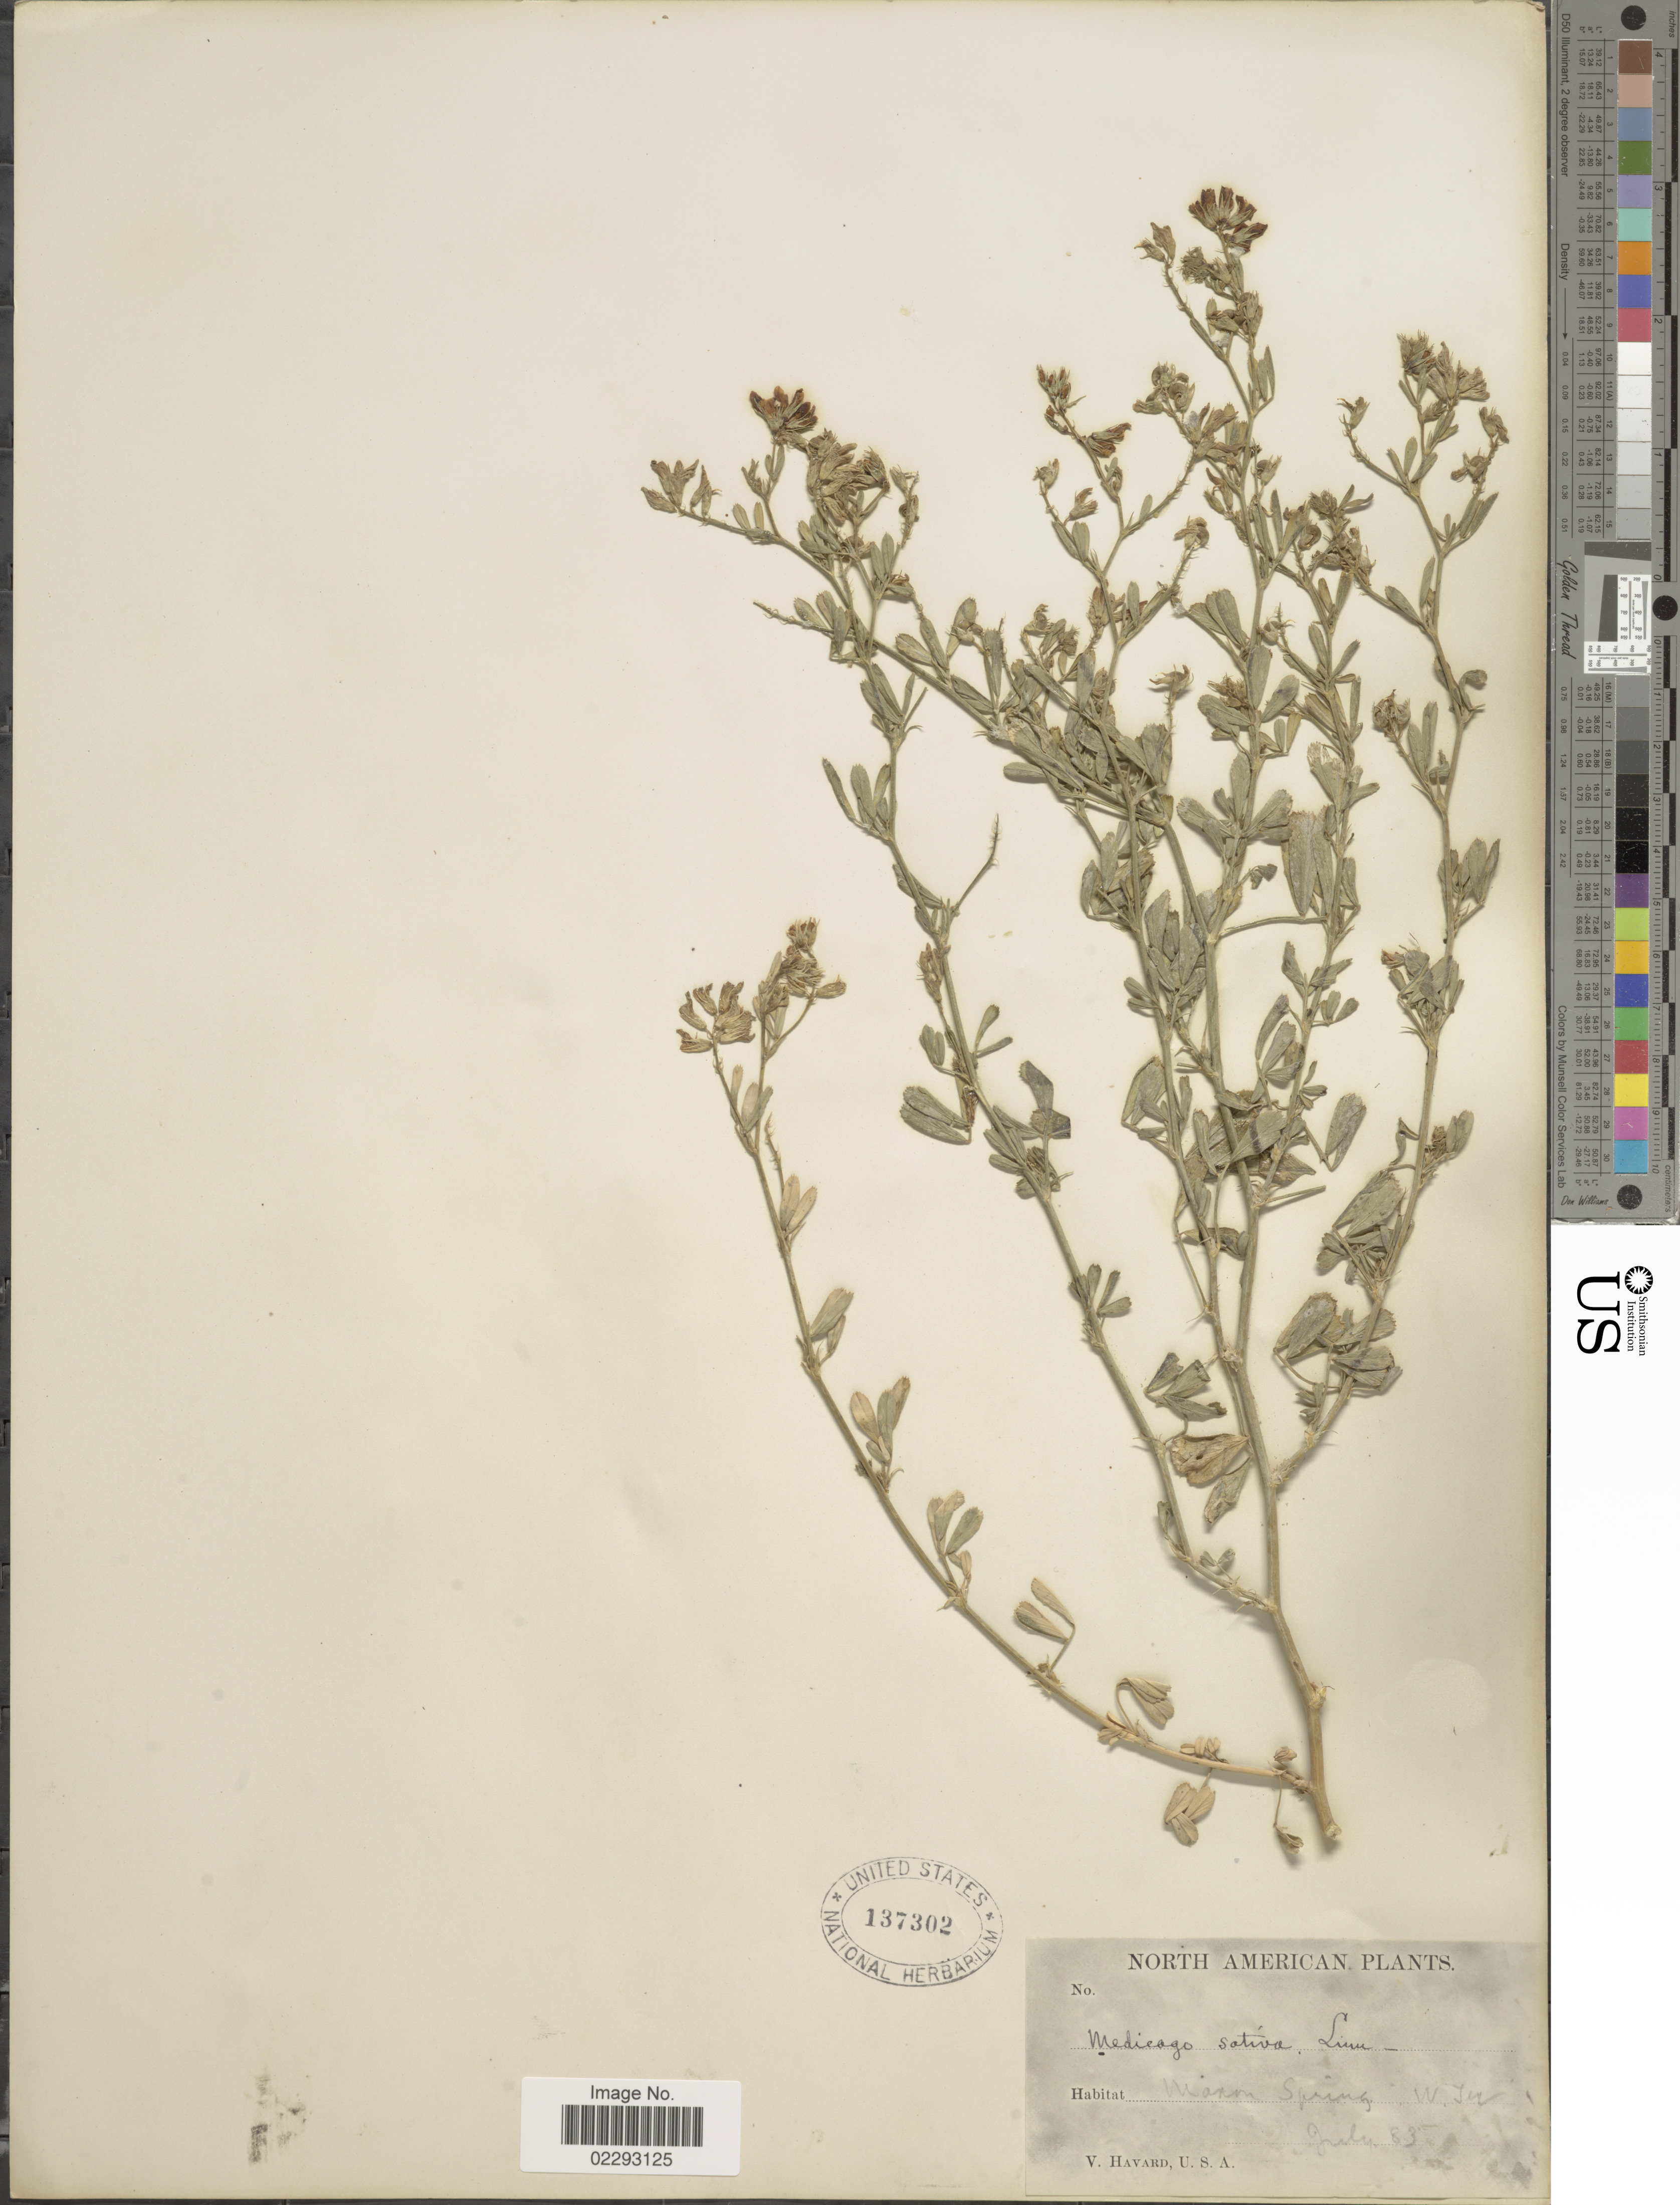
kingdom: Plantae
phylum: Tracheophyta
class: Magnoliopsida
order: Fabales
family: Fabaceae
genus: Medicago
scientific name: Medicago sativa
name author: L.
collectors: V. Havard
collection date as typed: Transcribed d/m/y: /7/83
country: United States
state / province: Texas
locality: North American, Warm spring, W. Tex.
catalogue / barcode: US 137302